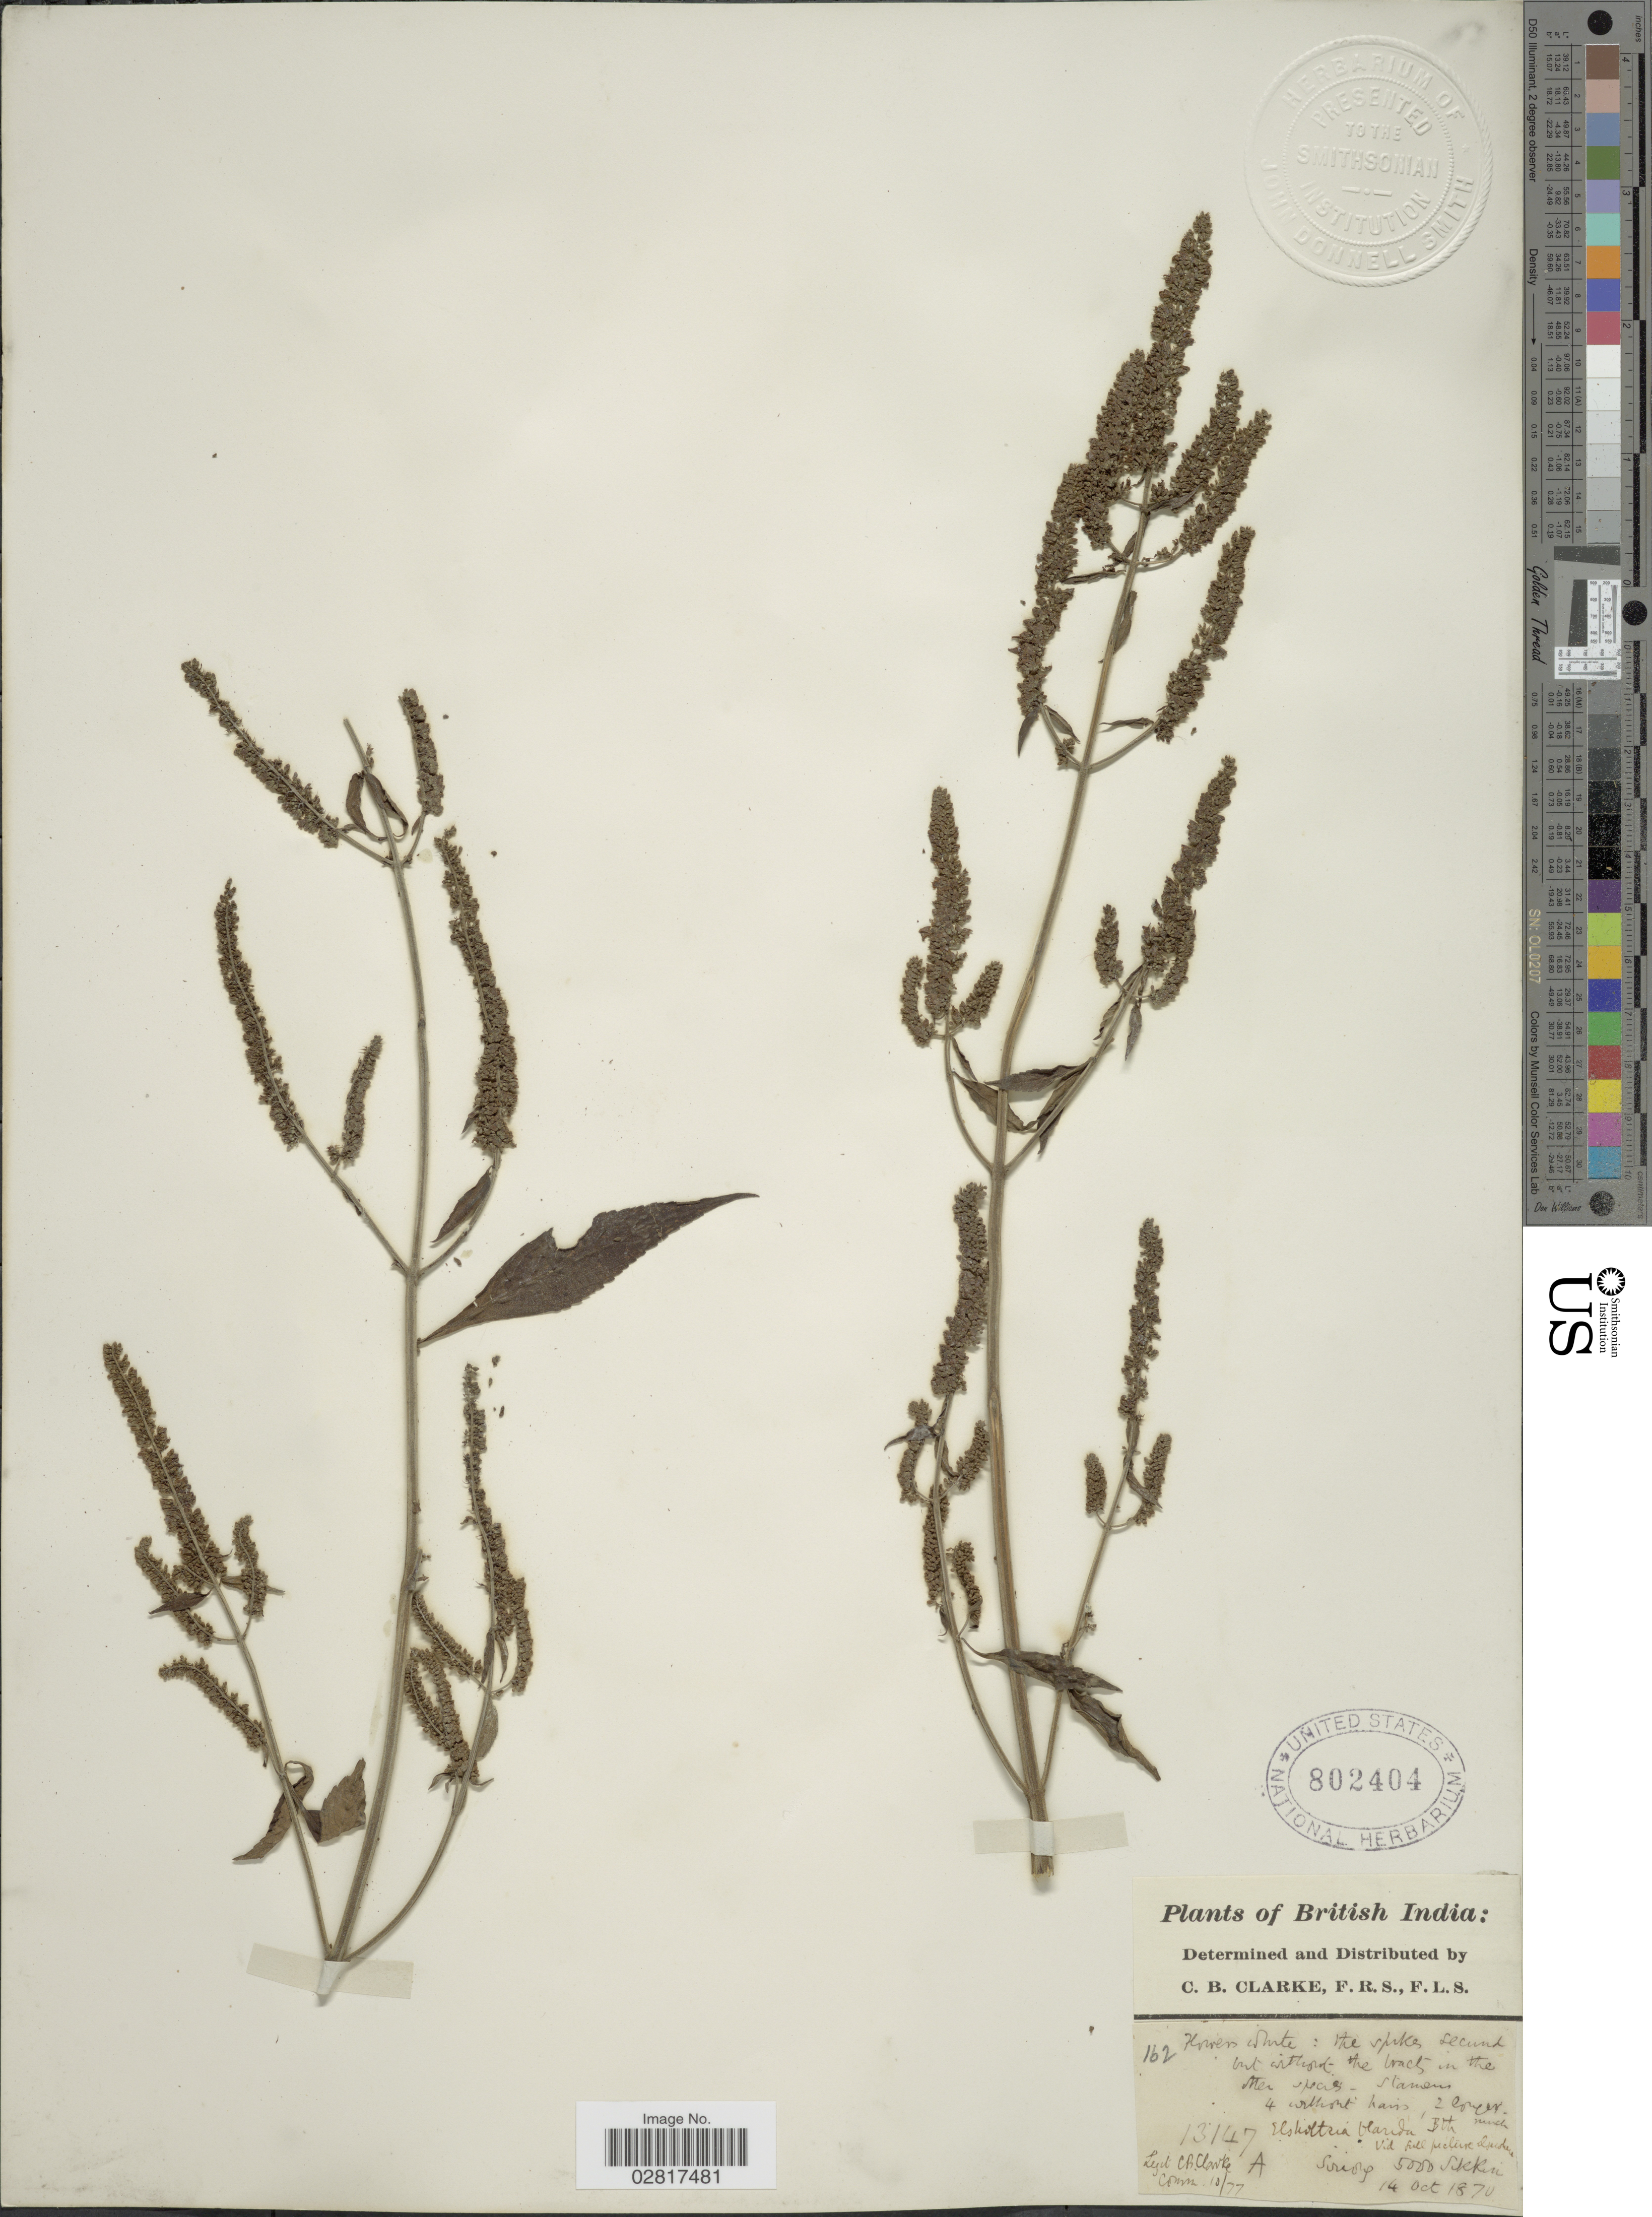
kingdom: Plantae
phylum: Tracheophyta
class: Magnoliopsida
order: Lamiales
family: Lamiaceae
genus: Elsholtzia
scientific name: Elsholtzia blanda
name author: (Benth.) Benth.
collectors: C. B. Clarke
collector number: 13147A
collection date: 1870-10-14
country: India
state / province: Sikkim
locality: British India, Suioy [interpreted].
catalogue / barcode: US 802404